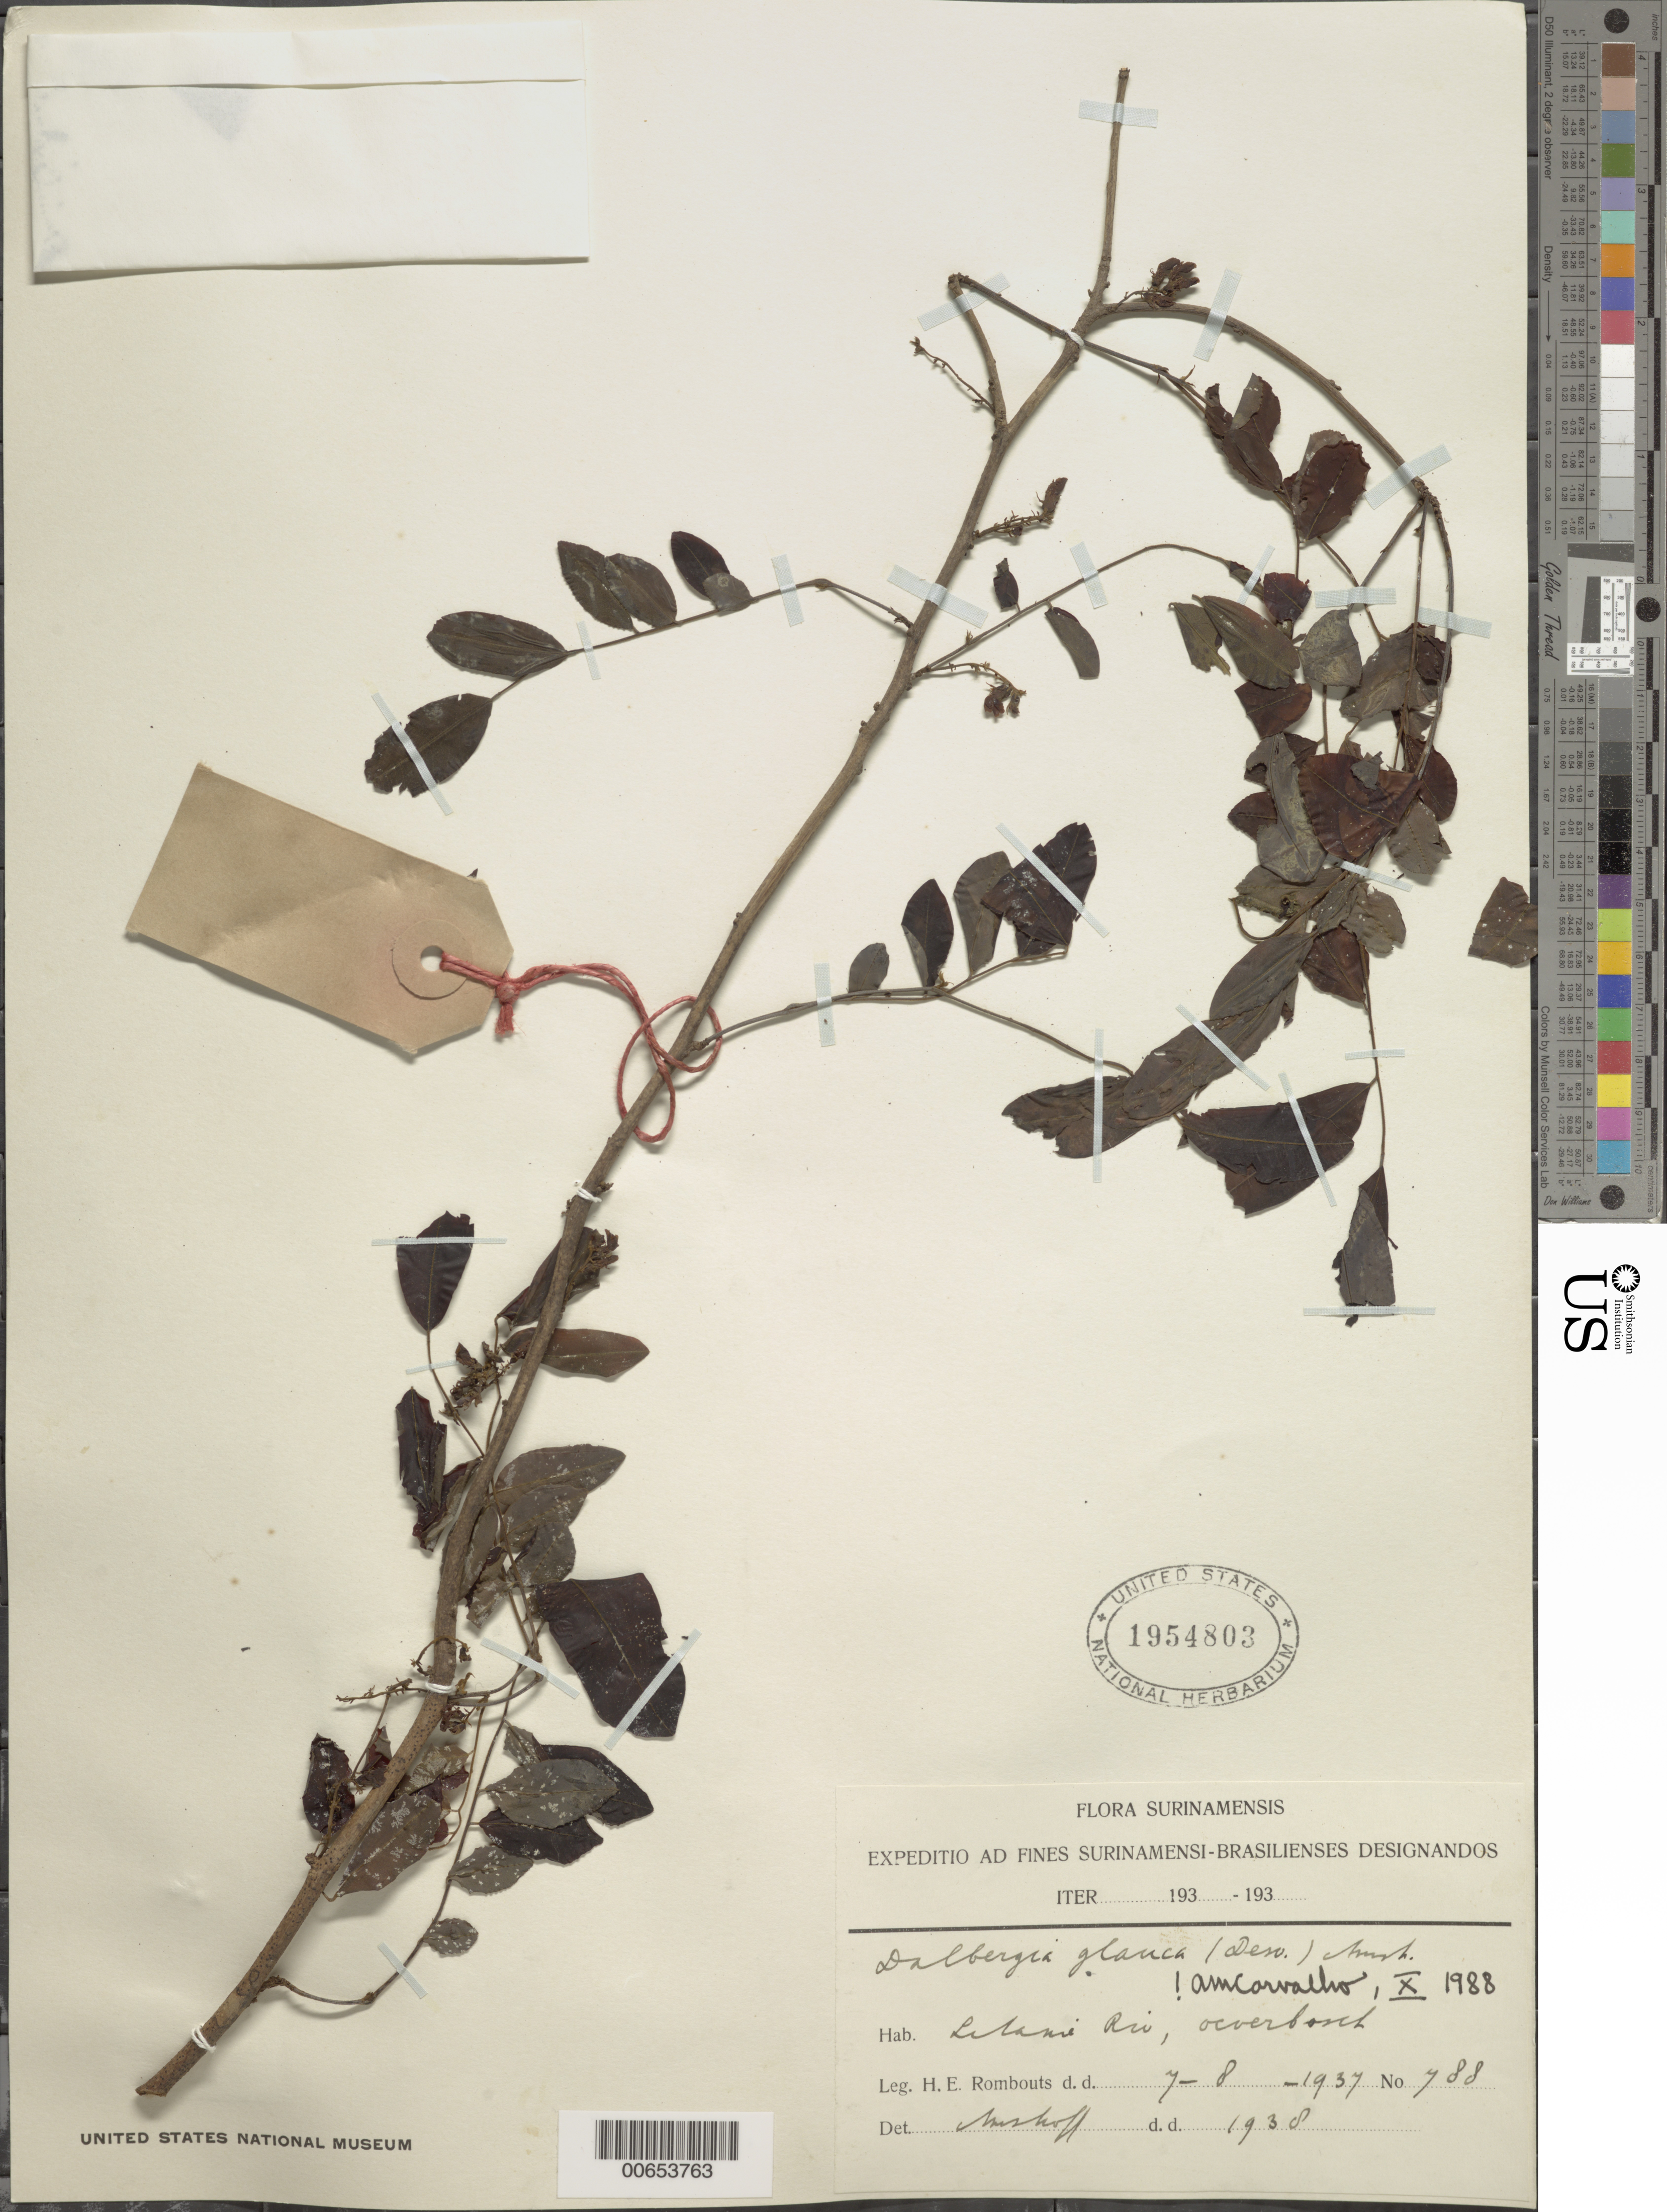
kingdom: Plantae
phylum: Tracheophyta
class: Magnoliopsida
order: Fabales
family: Fabaceae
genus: Dalbergia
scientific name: Dalbergia glauca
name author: (Desv.) Amshoff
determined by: Carvalho, A. M. V. de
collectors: H. Rombouts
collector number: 788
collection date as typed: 7-Jul-37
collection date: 1937-07-07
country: Suriname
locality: Litani R., Tumuc-Humac range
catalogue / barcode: US 1954803